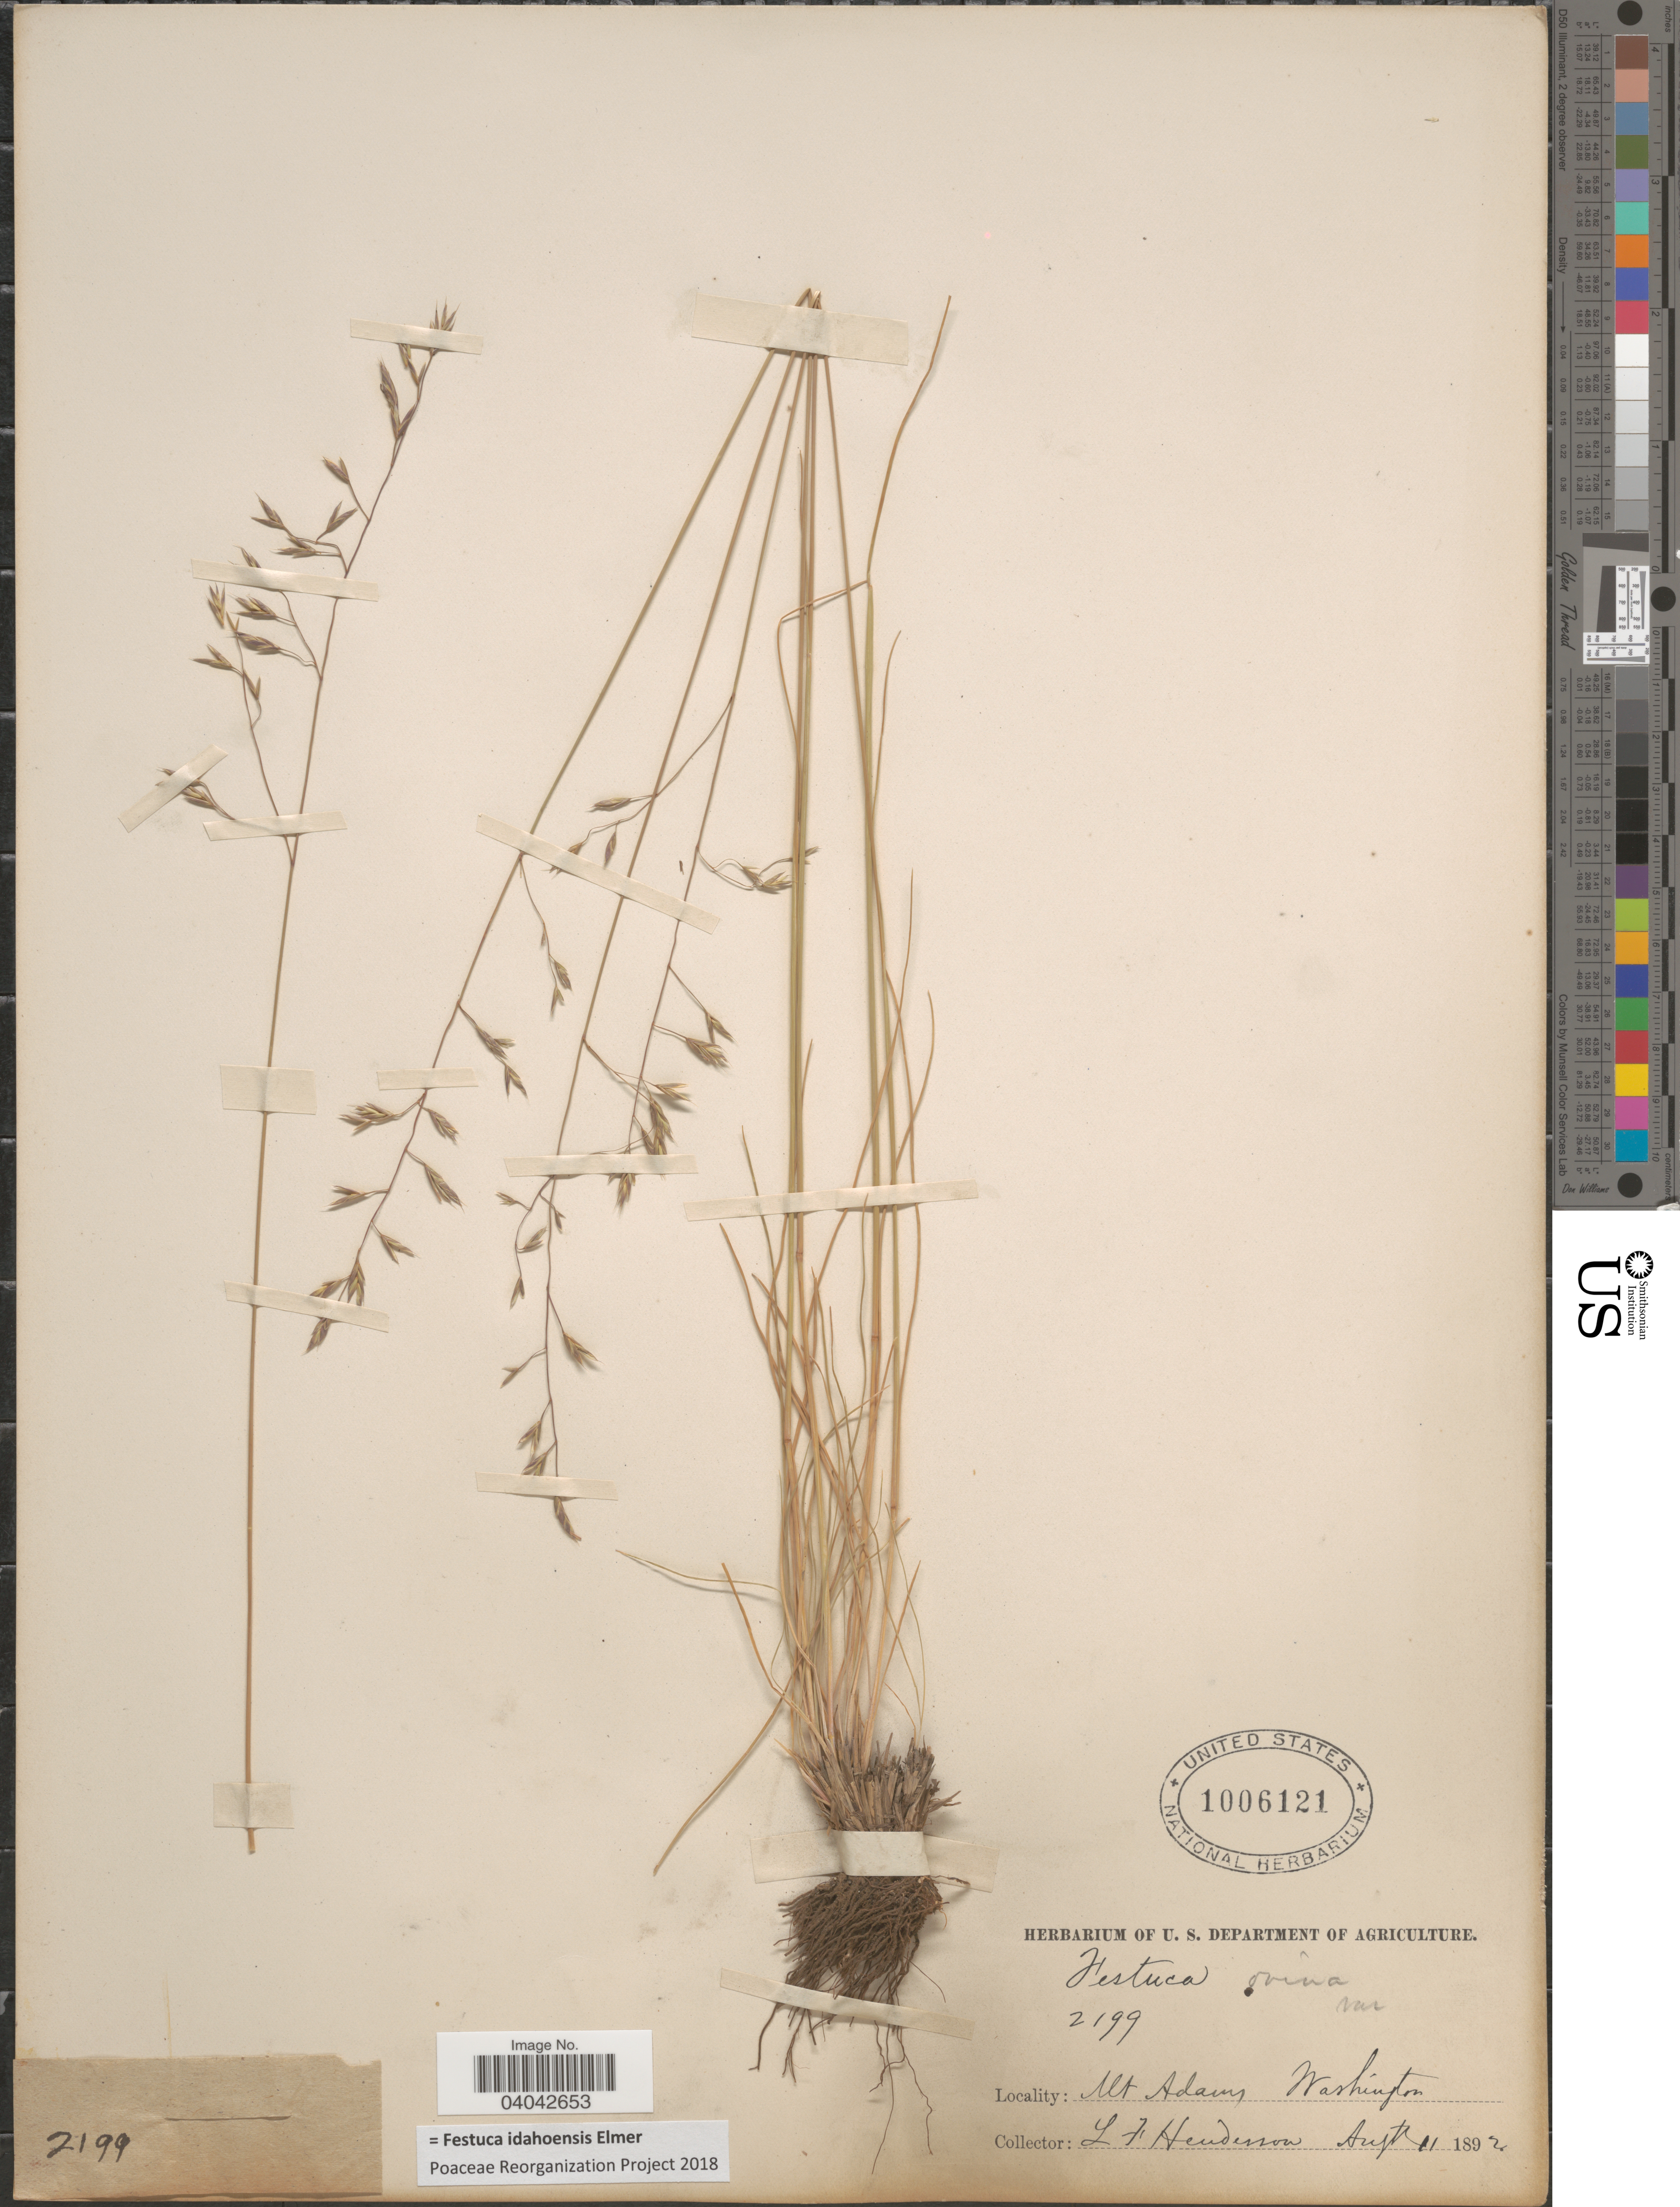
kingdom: Plantae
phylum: Tracheophyta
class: Liliopsida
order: Poales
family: Poaceae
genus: Festuca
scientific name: Festuca idahoensis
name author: Elmer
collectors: L. Henderson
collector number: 2199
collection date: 1892-08-11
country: United States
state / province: Washington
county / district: Yakima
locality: Mt. Adams.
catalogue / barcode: US 1006121